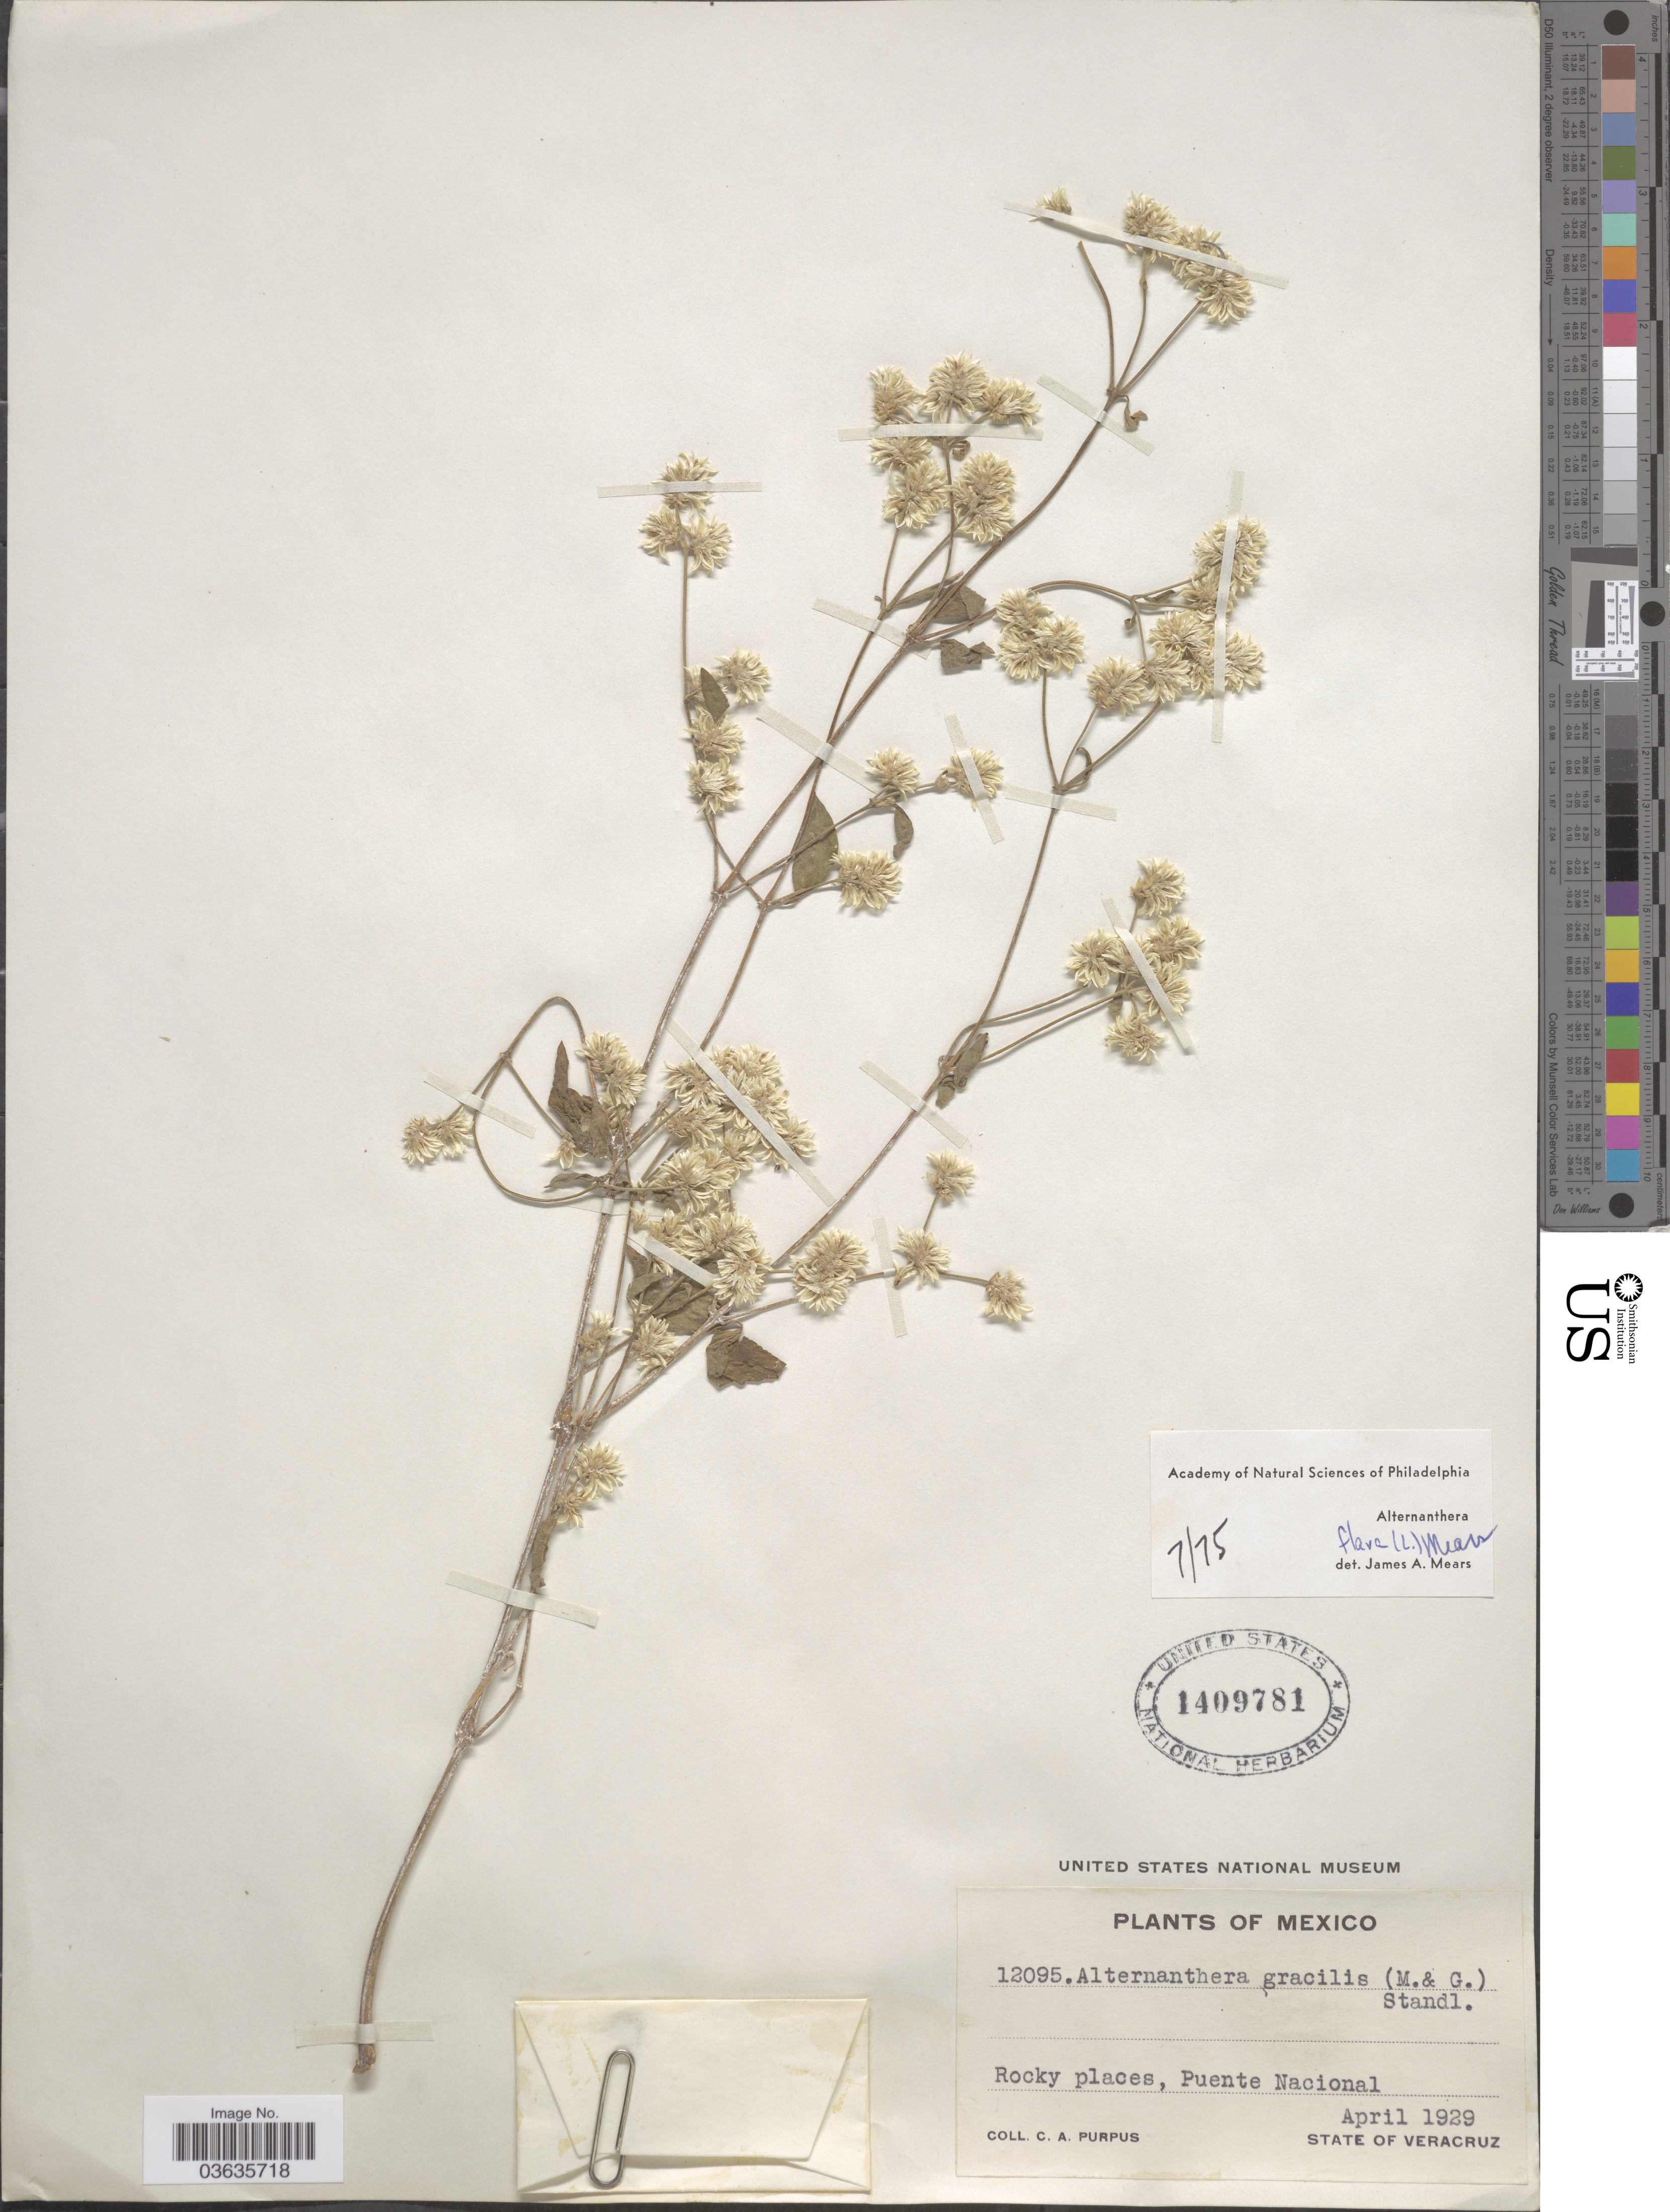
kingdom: Plantae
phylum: Tracheophyta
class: Magnoliopsida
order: Caryophyllales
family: Amaranthaceae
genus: Alternanthera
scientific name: Alternanthera flava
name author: (L.) Mears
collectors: C. A. Purpus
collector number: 12095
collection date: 1929-04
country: Mexico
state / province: Veracruz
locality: Puente Nacional State of Veracruz.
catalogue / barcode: US 1409781